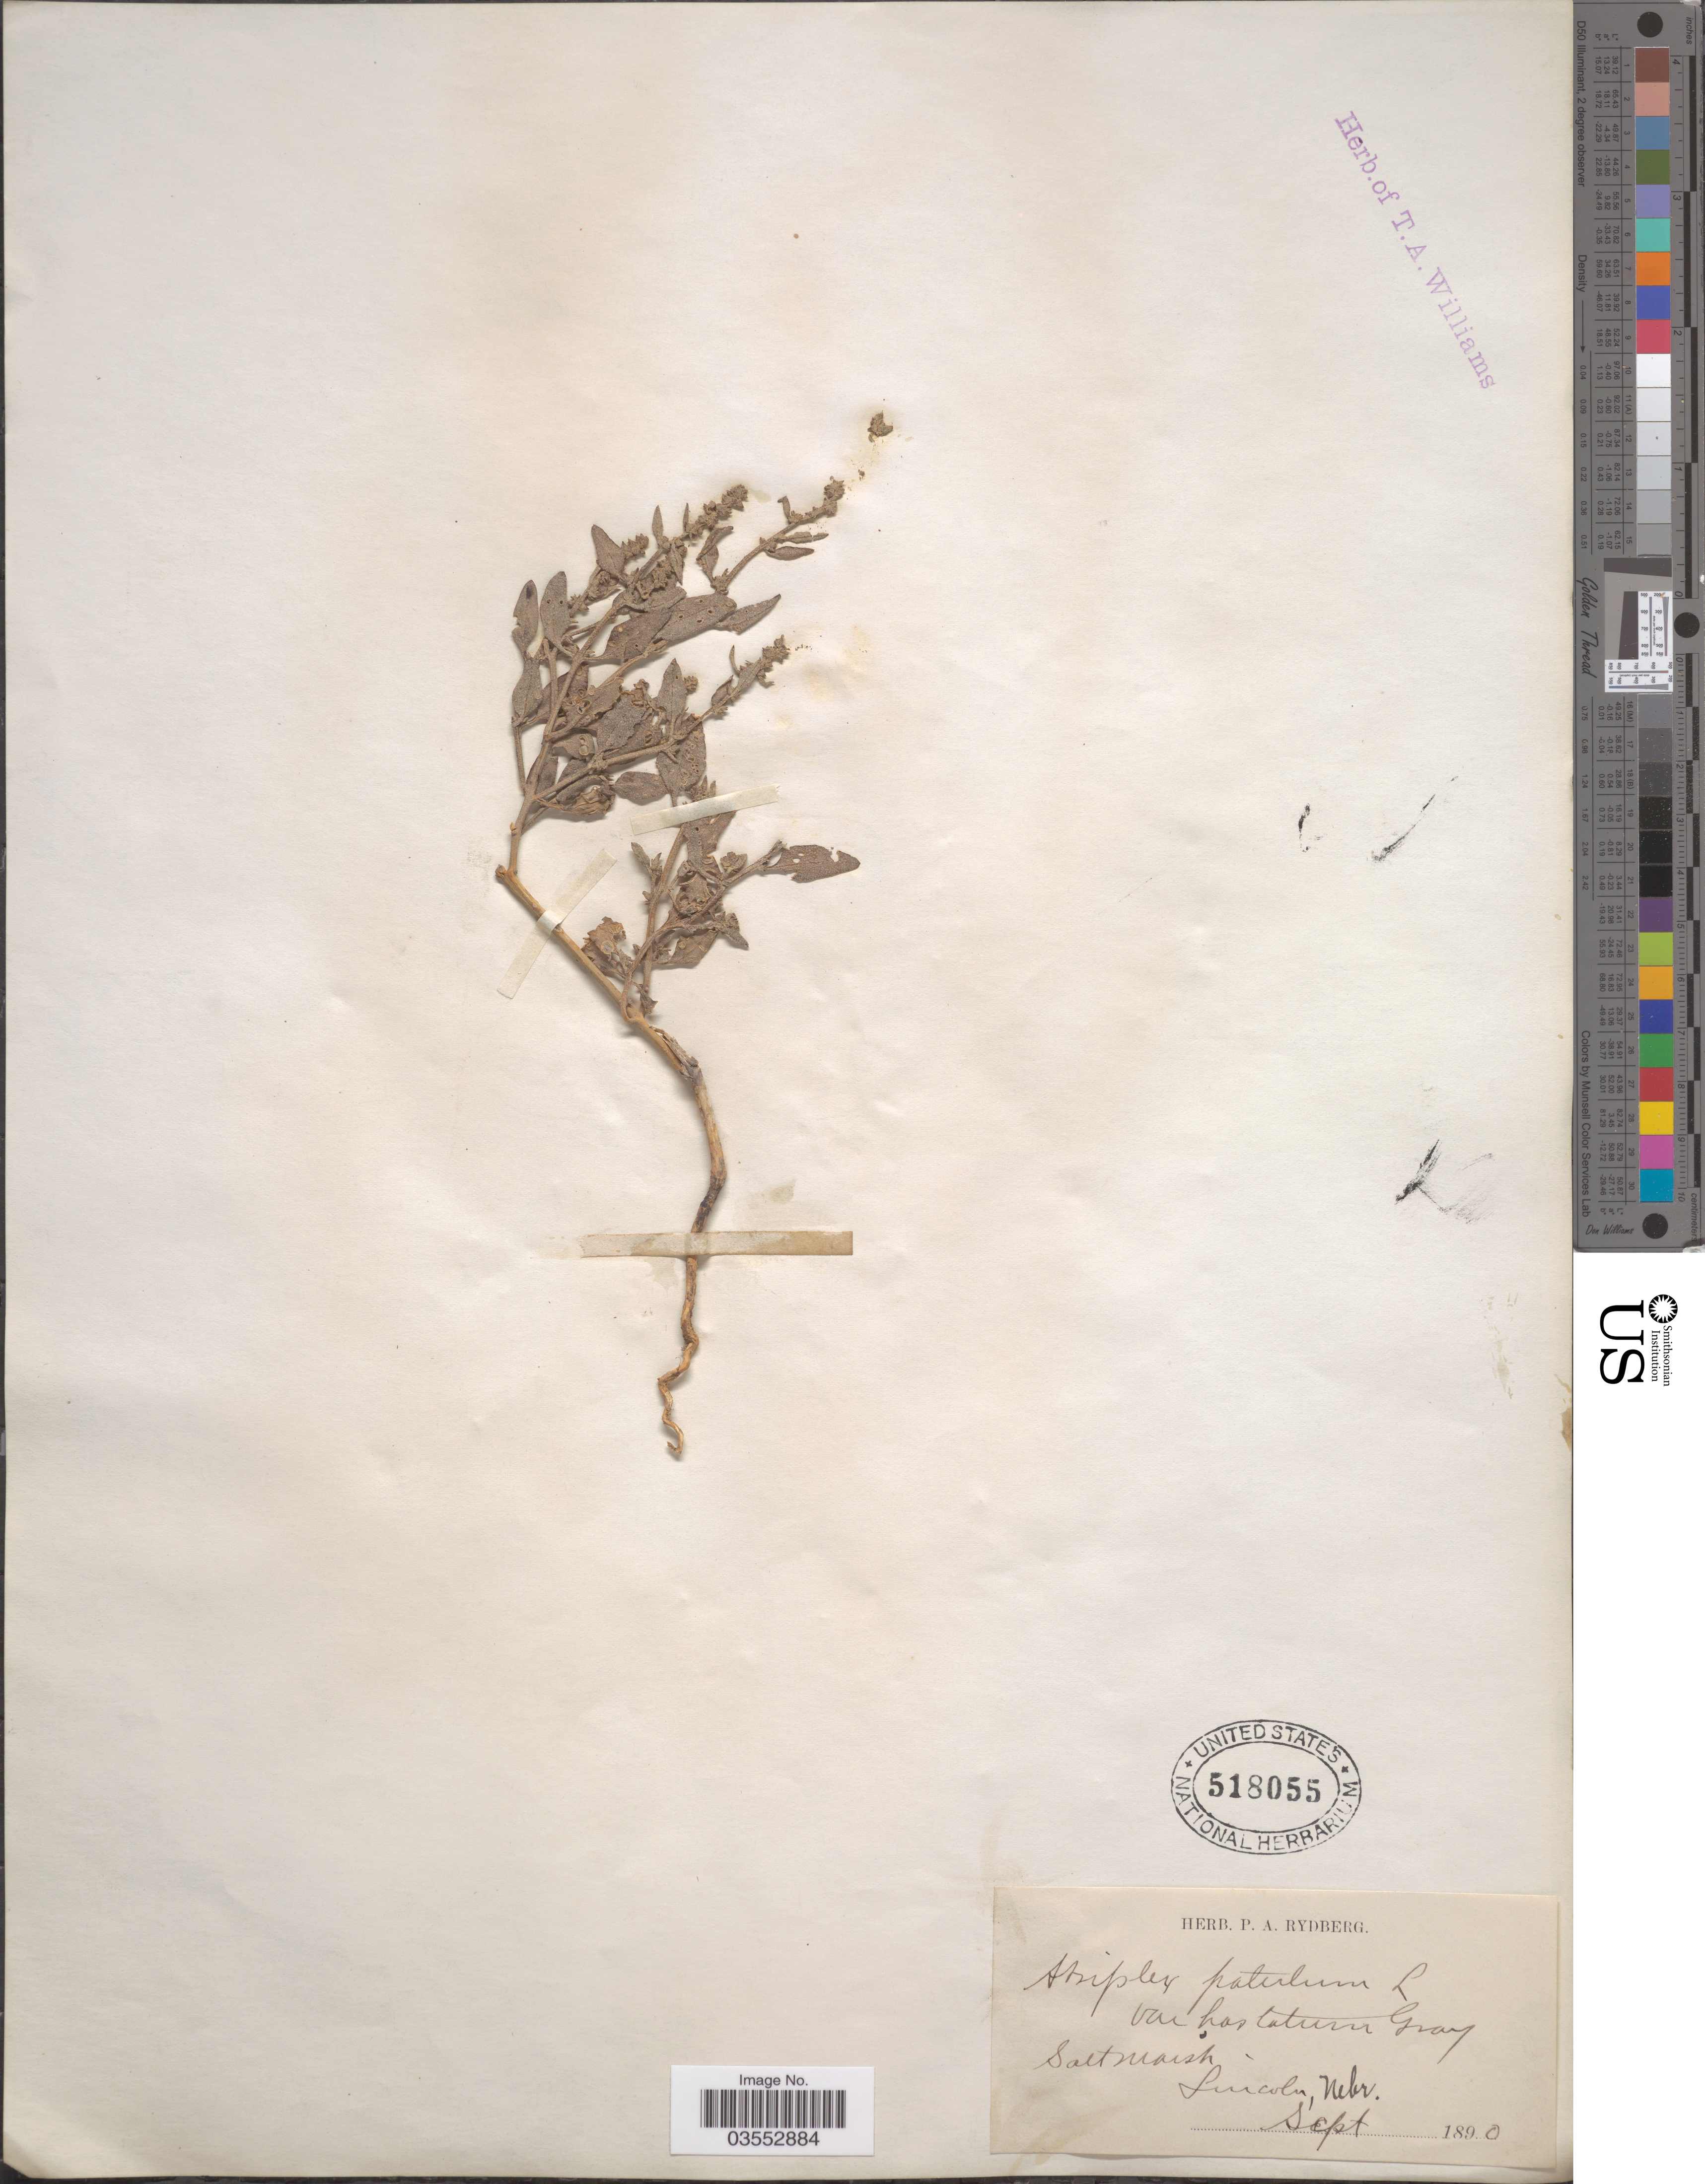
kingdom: Plantae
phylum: Tracheophyta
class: Magnoliopsida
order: Caryophyllales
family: Amaranthaceae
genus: Atriplex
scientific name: Atriplex subspicata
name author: (Nutt.) Rydb.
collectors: ex herb. P. A. Rydberg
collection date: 1890-09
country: United States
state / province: Nebraska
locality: Lincoln.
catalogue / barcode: US 518055